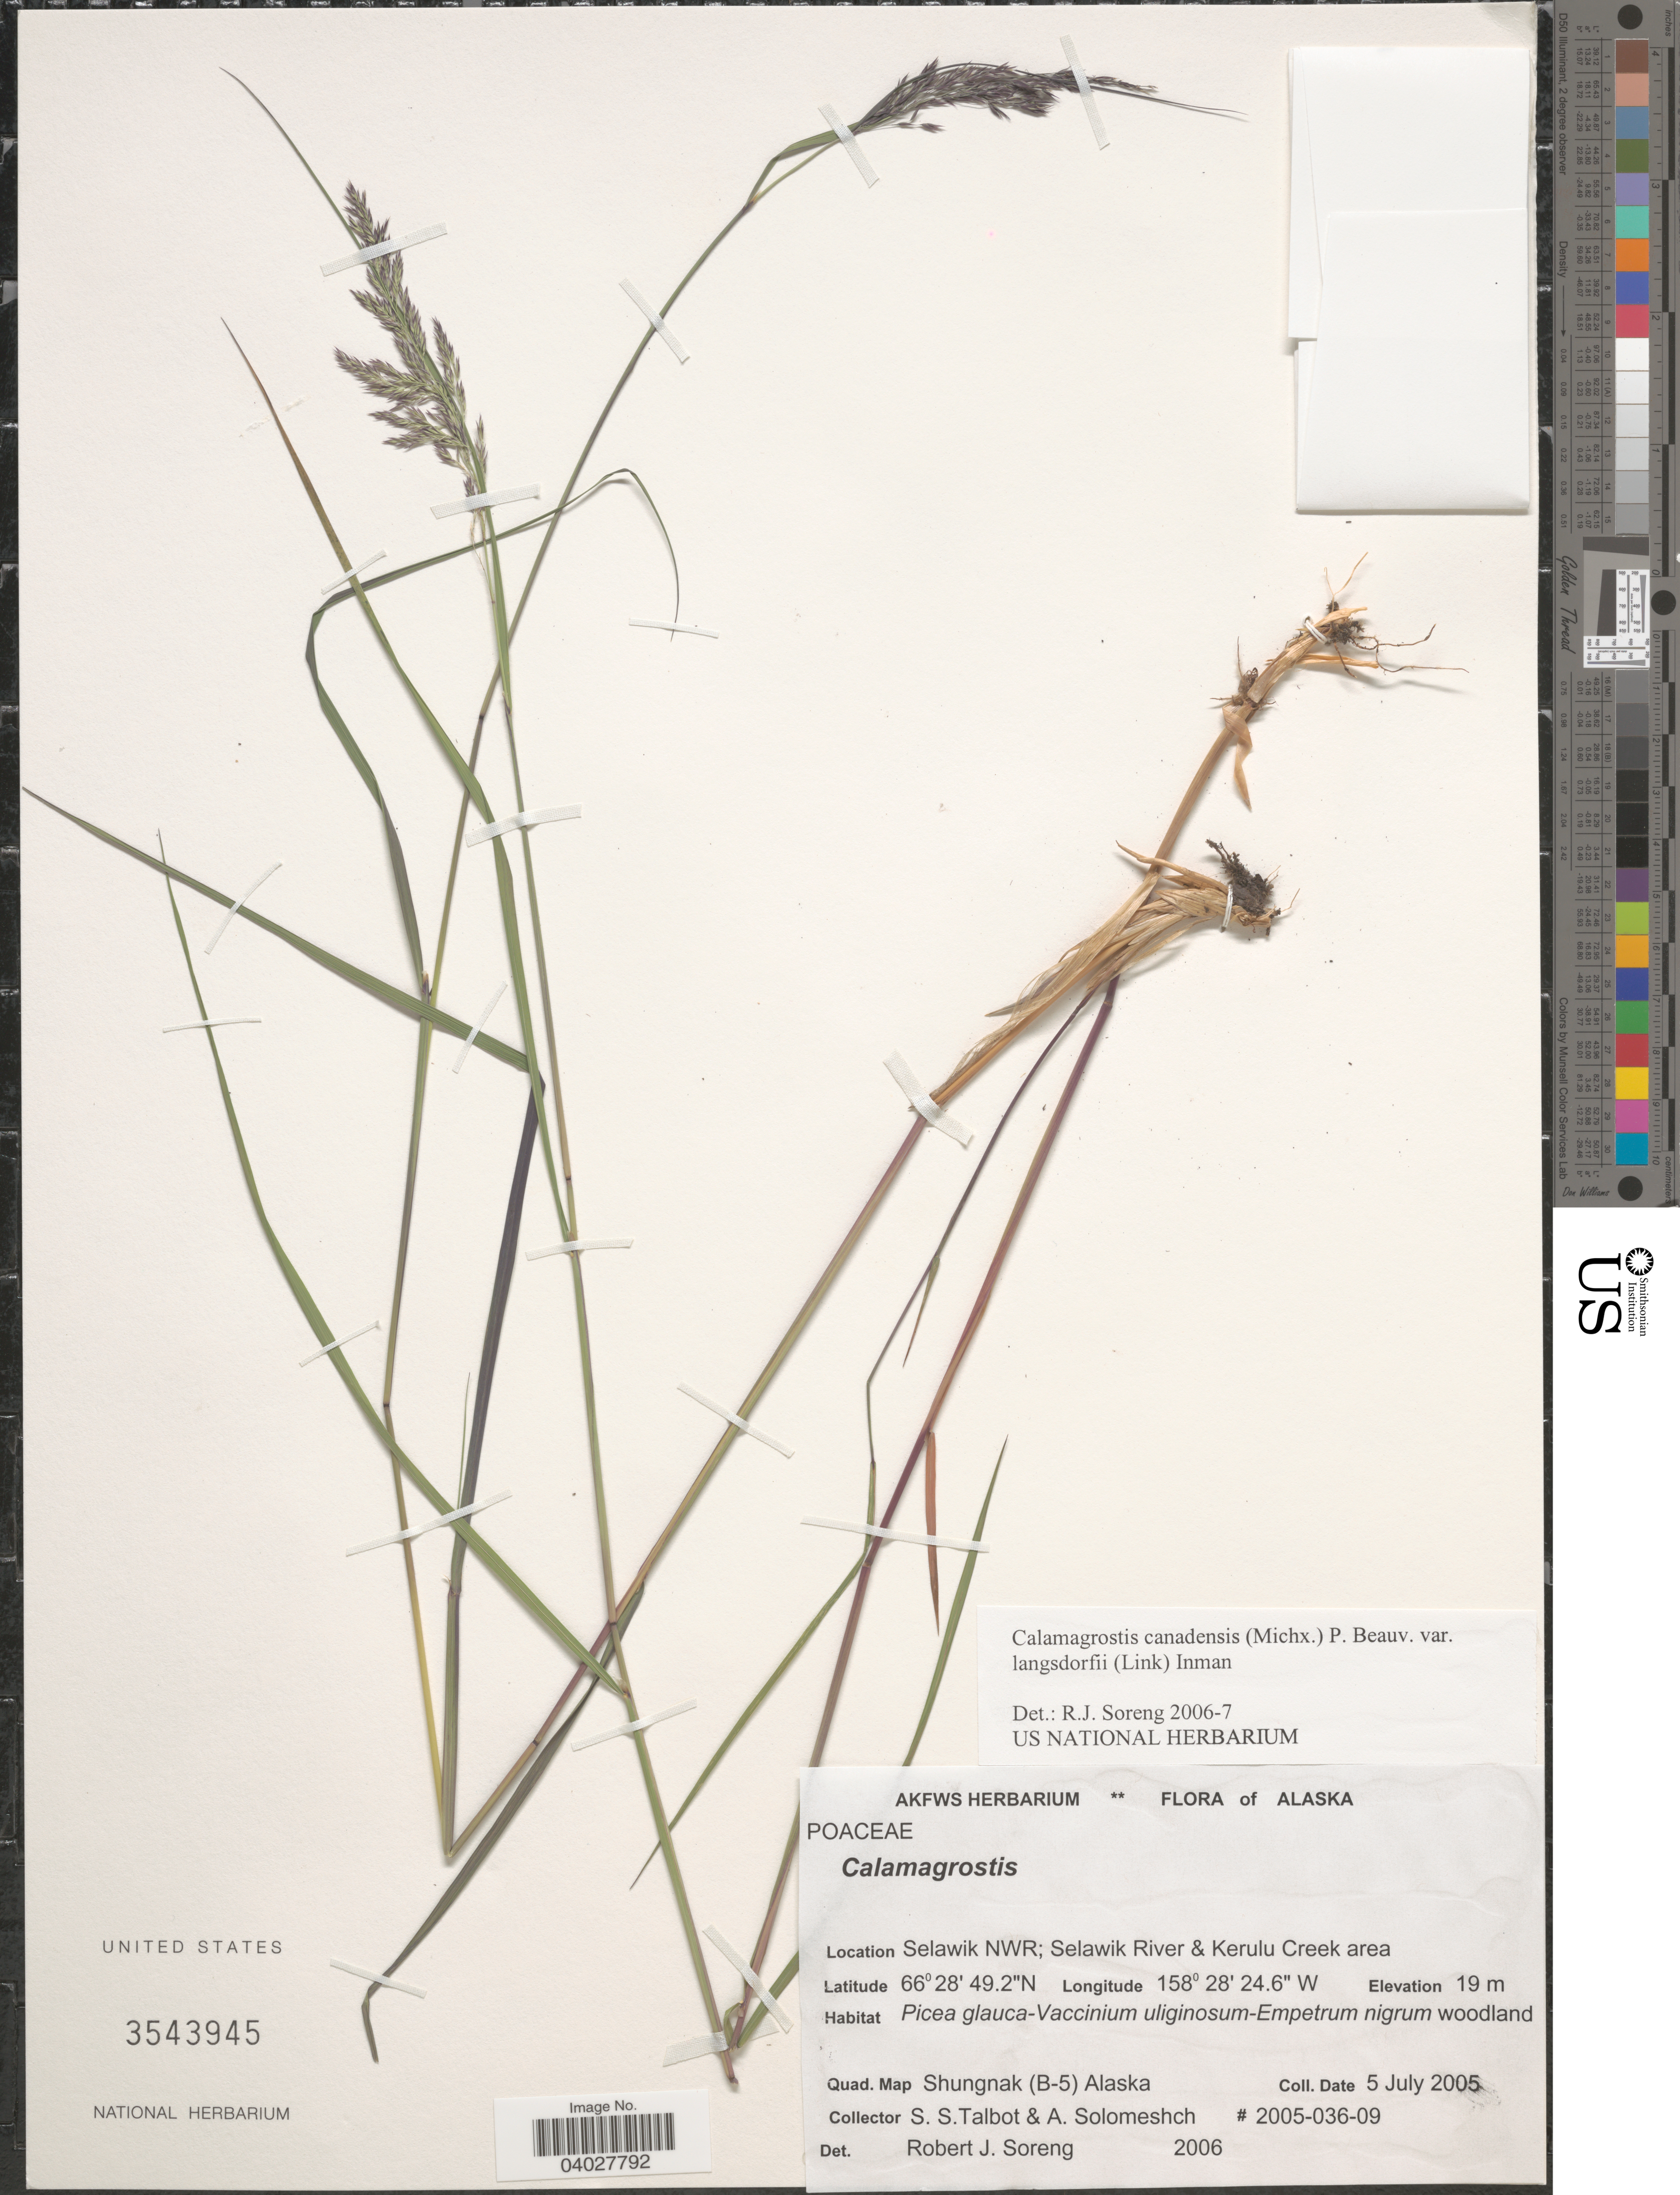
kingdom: Plantae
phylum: Tracheophyta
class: Liliopsida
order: Poales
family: Poaceae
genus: Calamagrostis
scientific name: Calamagrostis canadensis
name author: (Michx.) P. Beauv.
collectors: S. S. Talbot & A. Solomeshch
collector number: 2005-036-09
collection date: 2005-07-05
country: United States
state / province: Alaska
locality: Selawik NWR; Selawik River & Kerulu Creek area. Quad. Map Shungnak (B-5) Alaska.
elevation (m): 19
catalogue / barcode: US 3543945